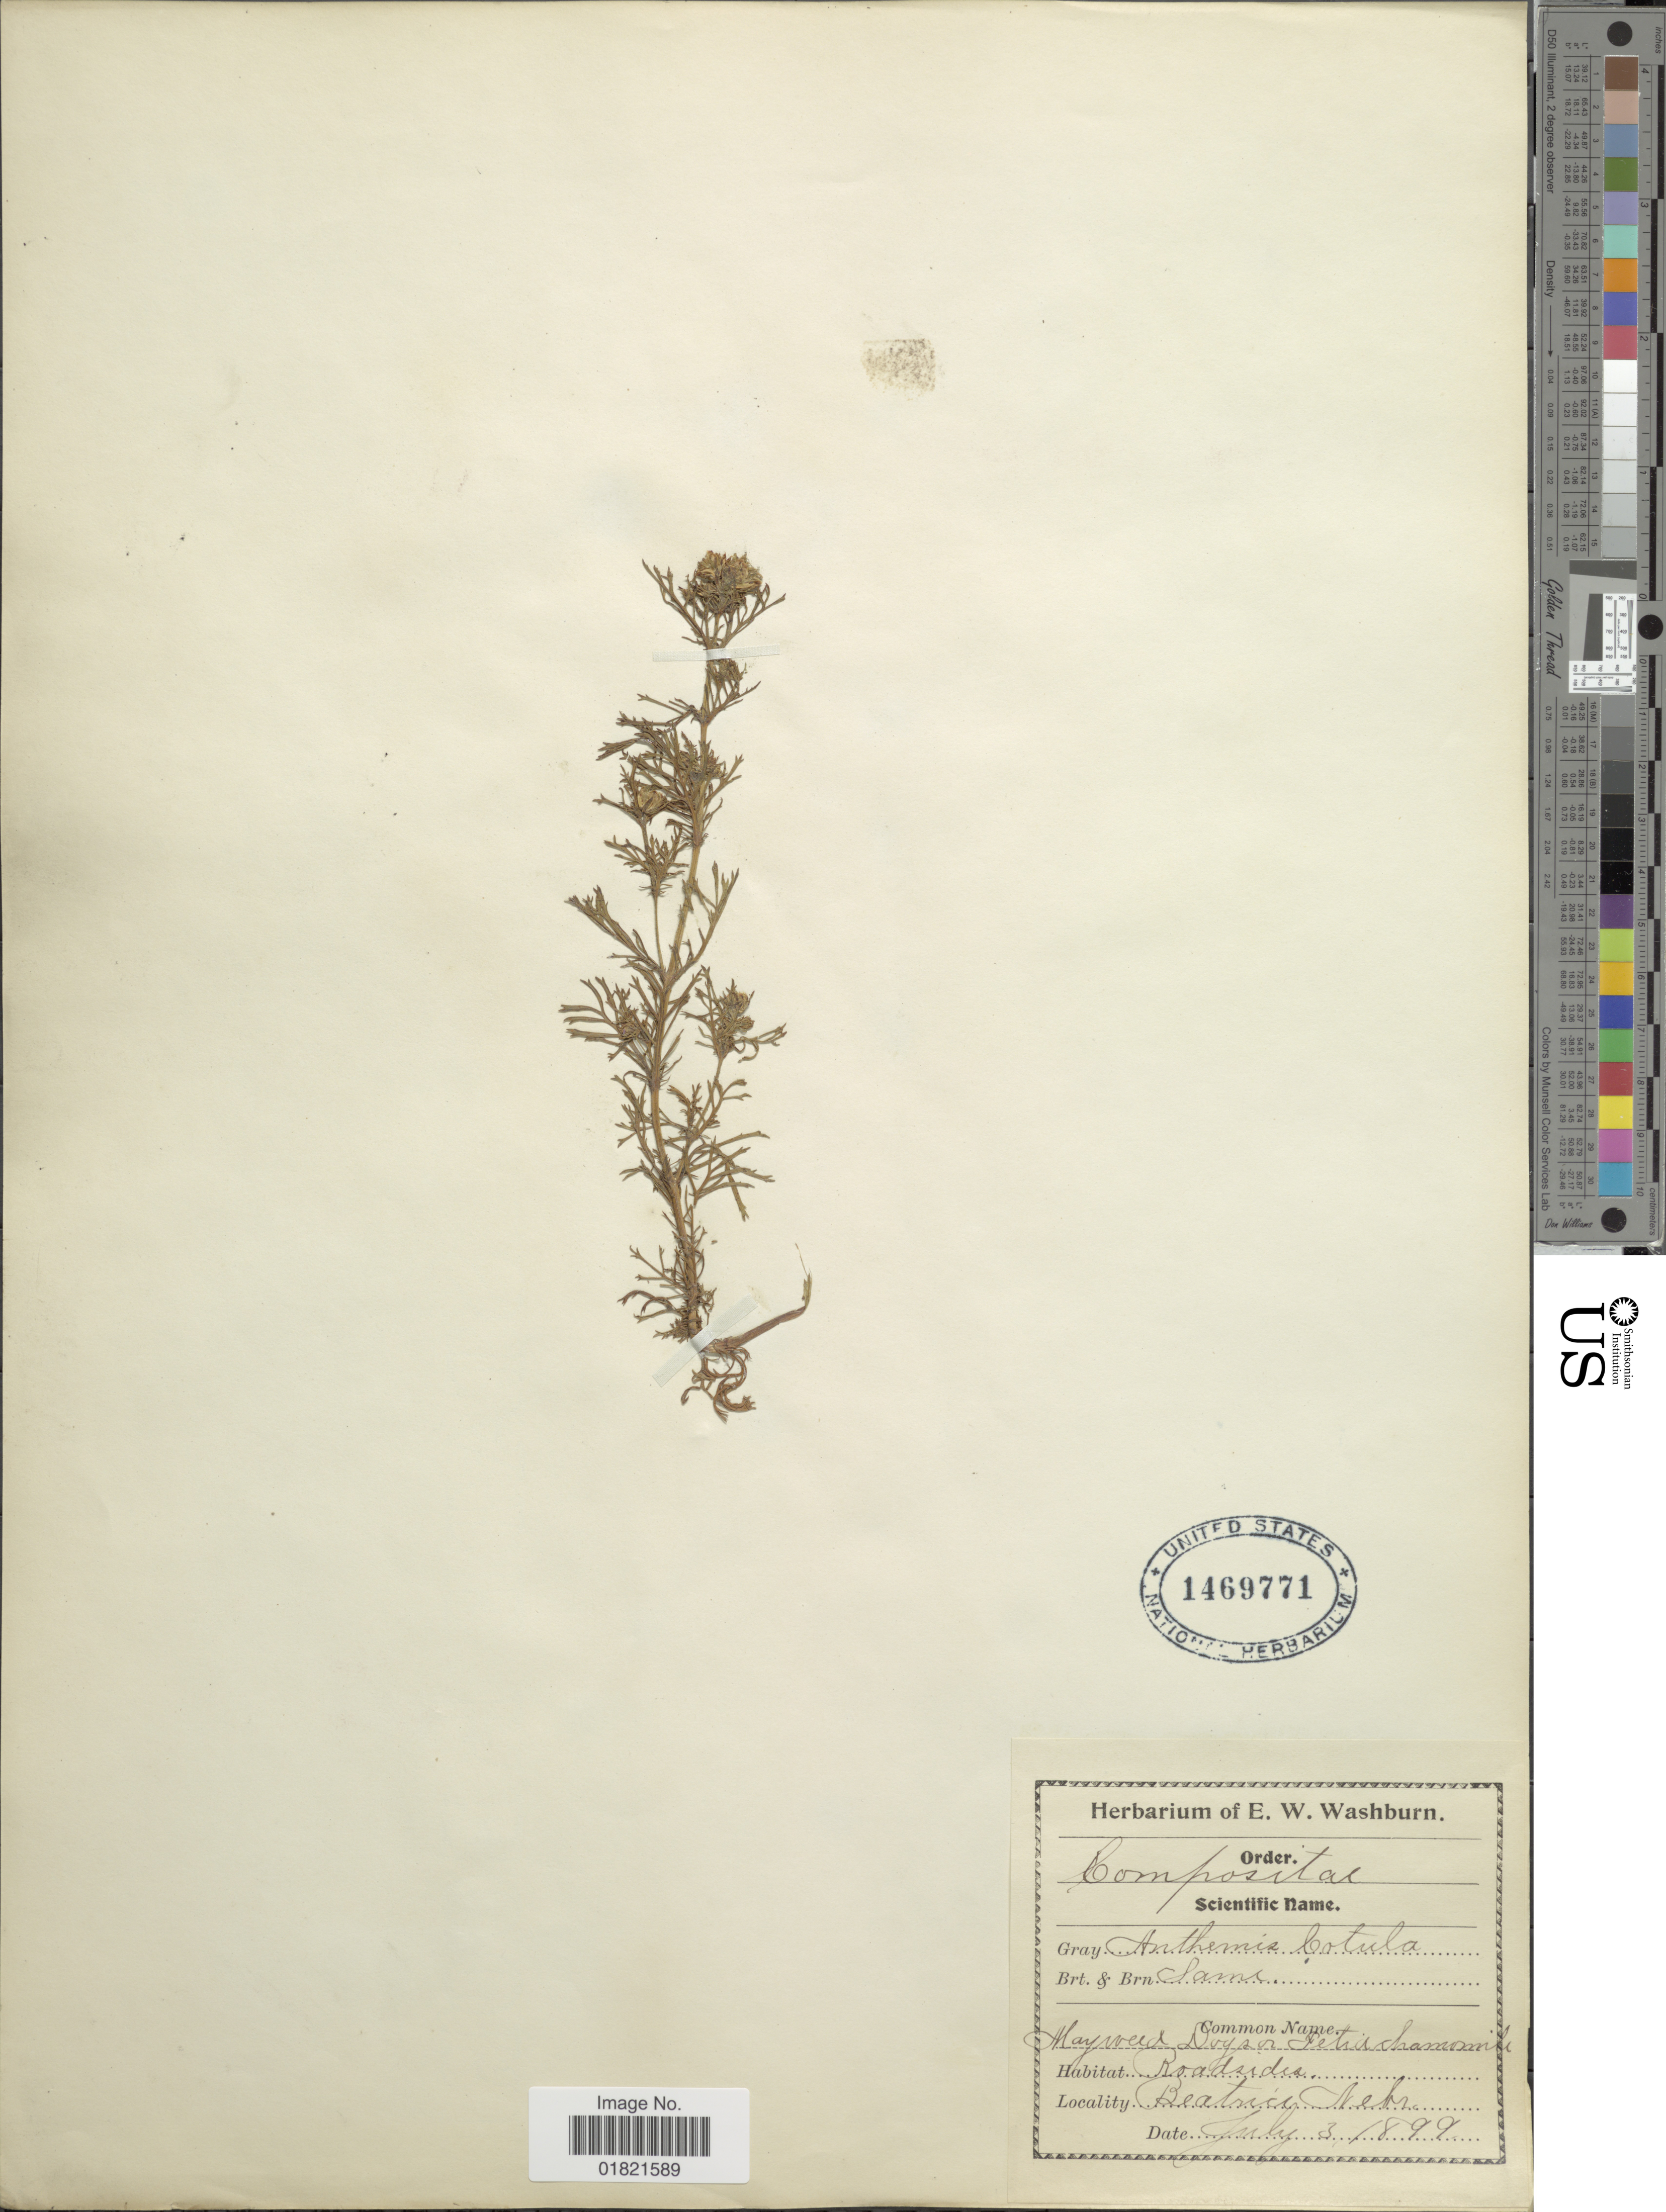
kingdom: Plantae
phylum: Tracheophyta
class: Magnoliopsida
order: Asterales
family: Asteraceae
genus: Anthemis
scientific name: Anthemis cotula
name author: L.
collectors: ex herb. E. W. Washburn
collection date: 1899-07-03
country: United States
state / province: Nebraska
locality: Beatrice, Nebr.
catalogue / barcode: US 1469771